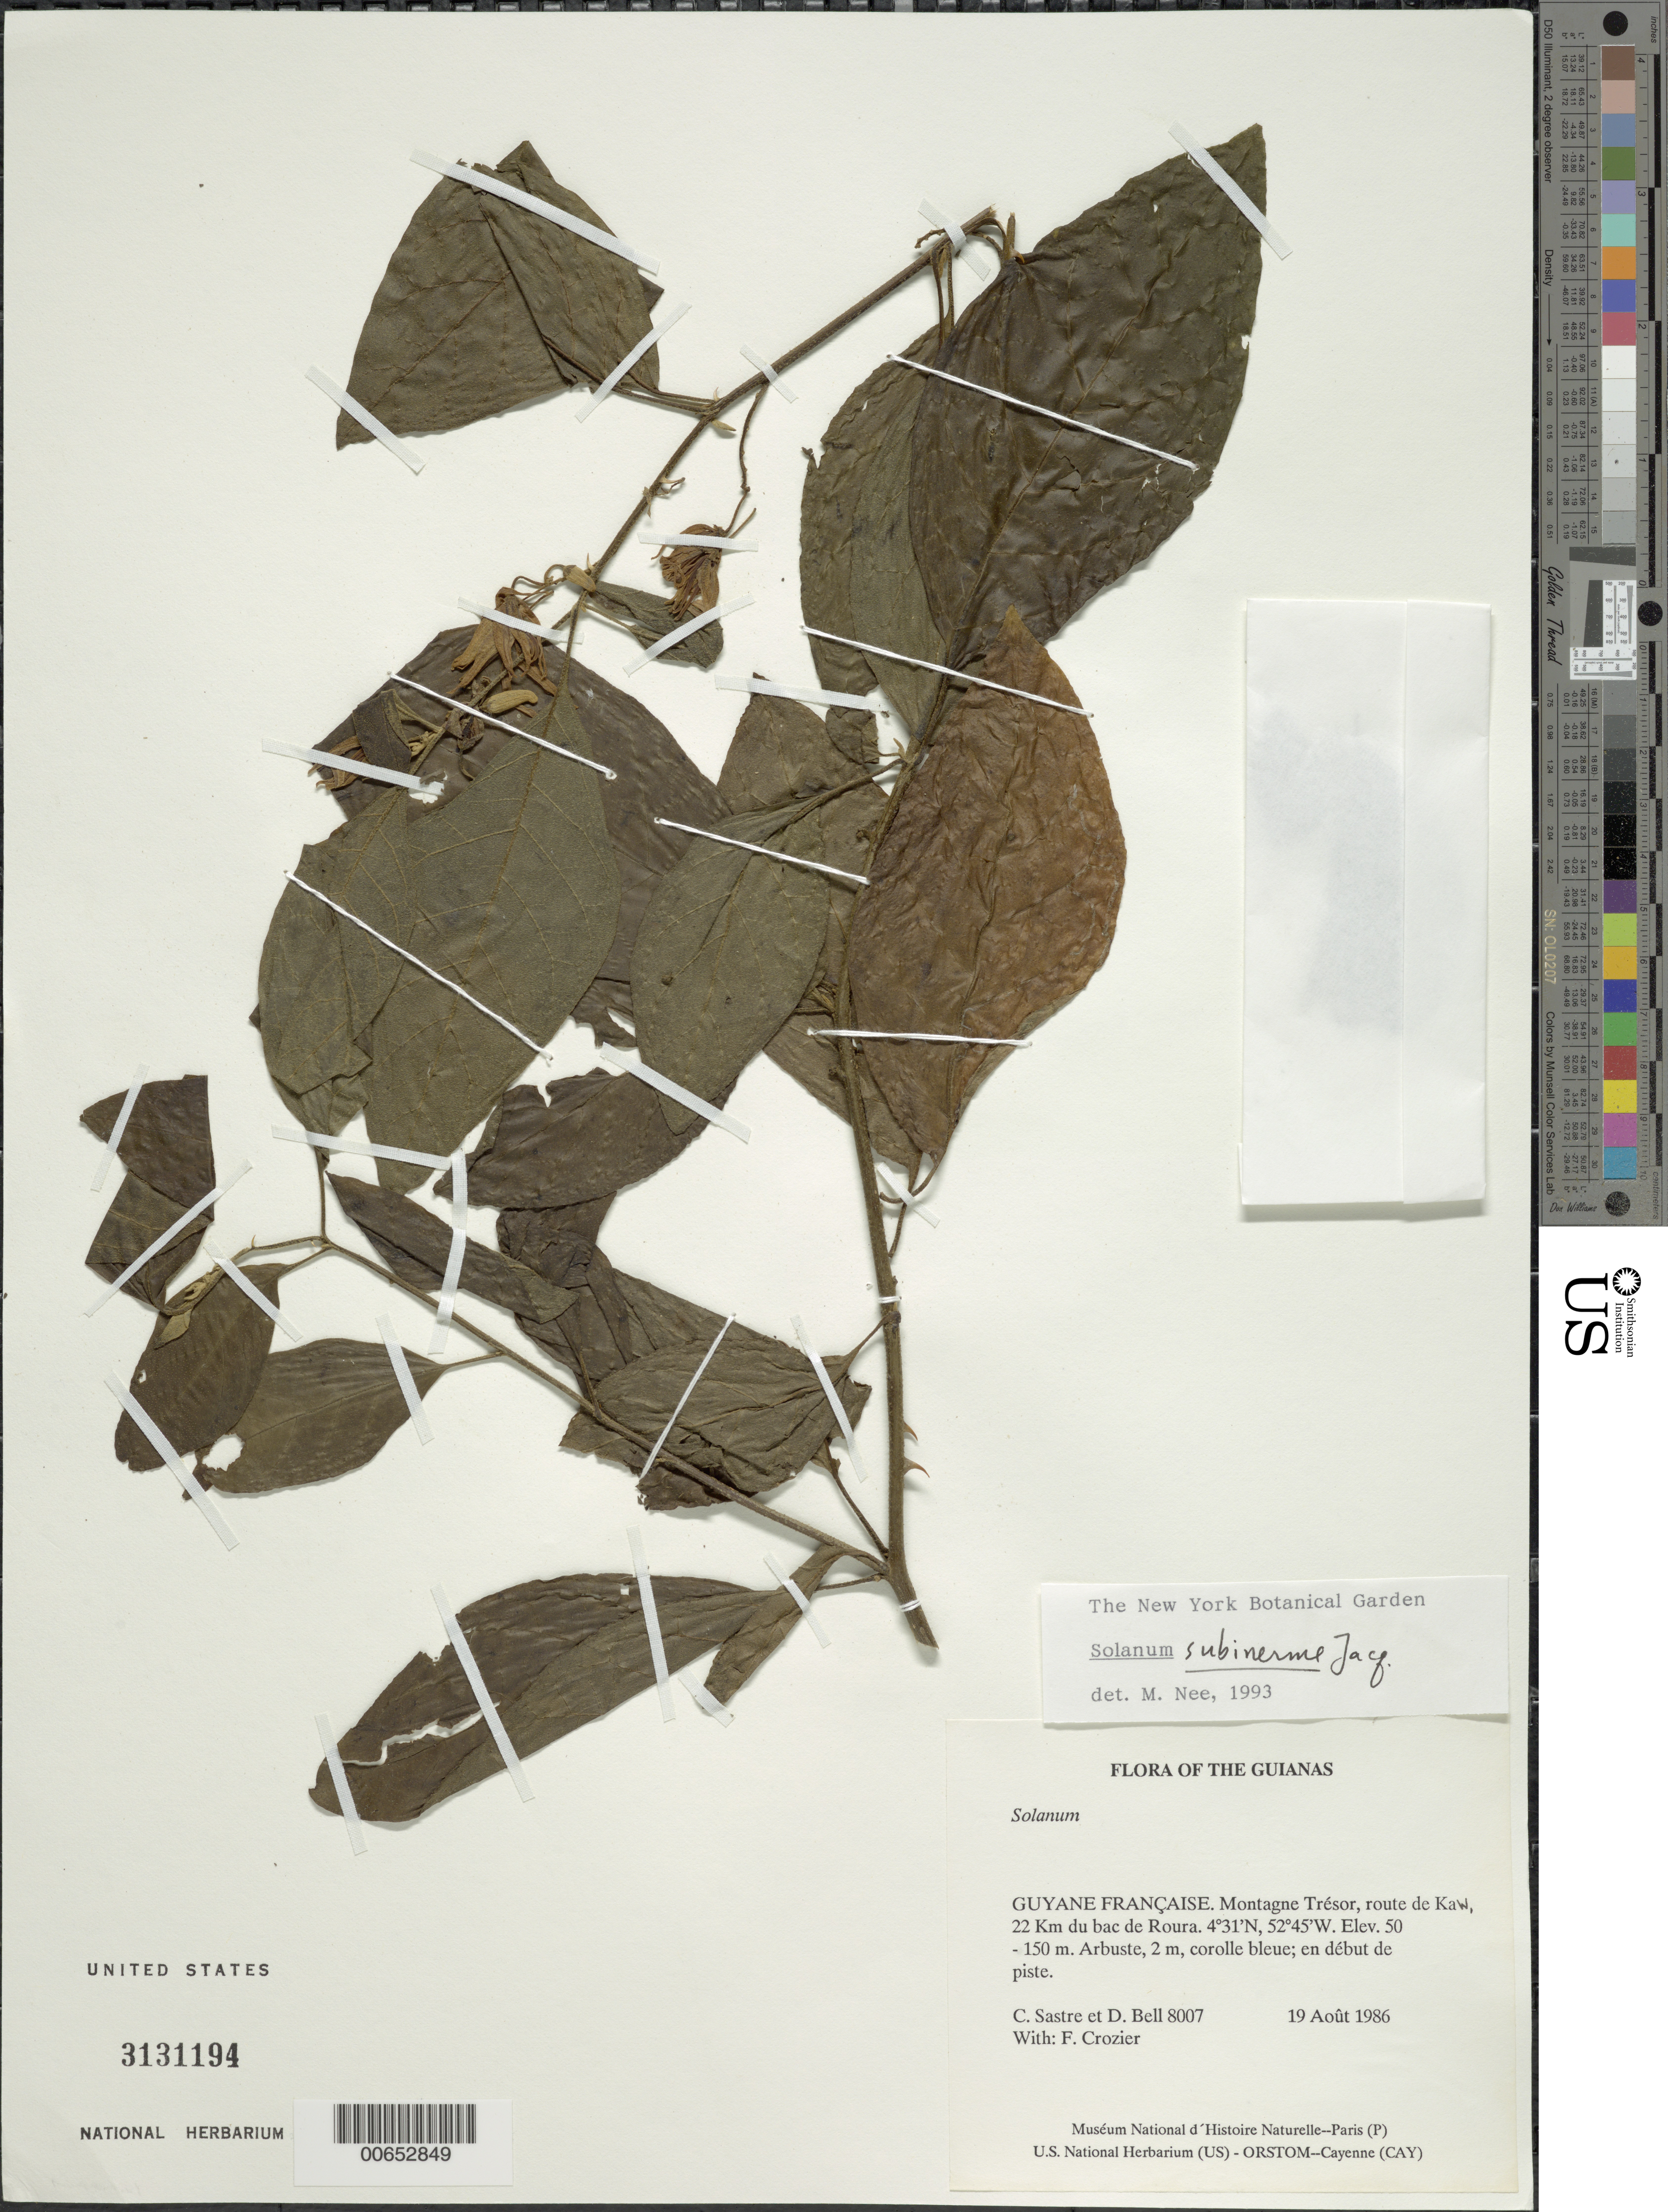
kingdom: Plantae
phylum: Tracheophyta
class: Magnoliopsida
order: Solanales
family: Solanaceae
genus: Solanum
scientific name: Solanum subinerme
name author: Jacq.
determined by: Nee, Michael H.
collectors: C. H. L. Sastre, D. Crozier & F. Bell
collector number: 8007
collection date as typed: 8 Aug 1986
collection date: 1986-08-08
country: French Guiana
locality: Montagne Trésor, route de Kaw, 22 km du bac de Roura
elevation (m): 50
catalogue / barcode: US 3131194